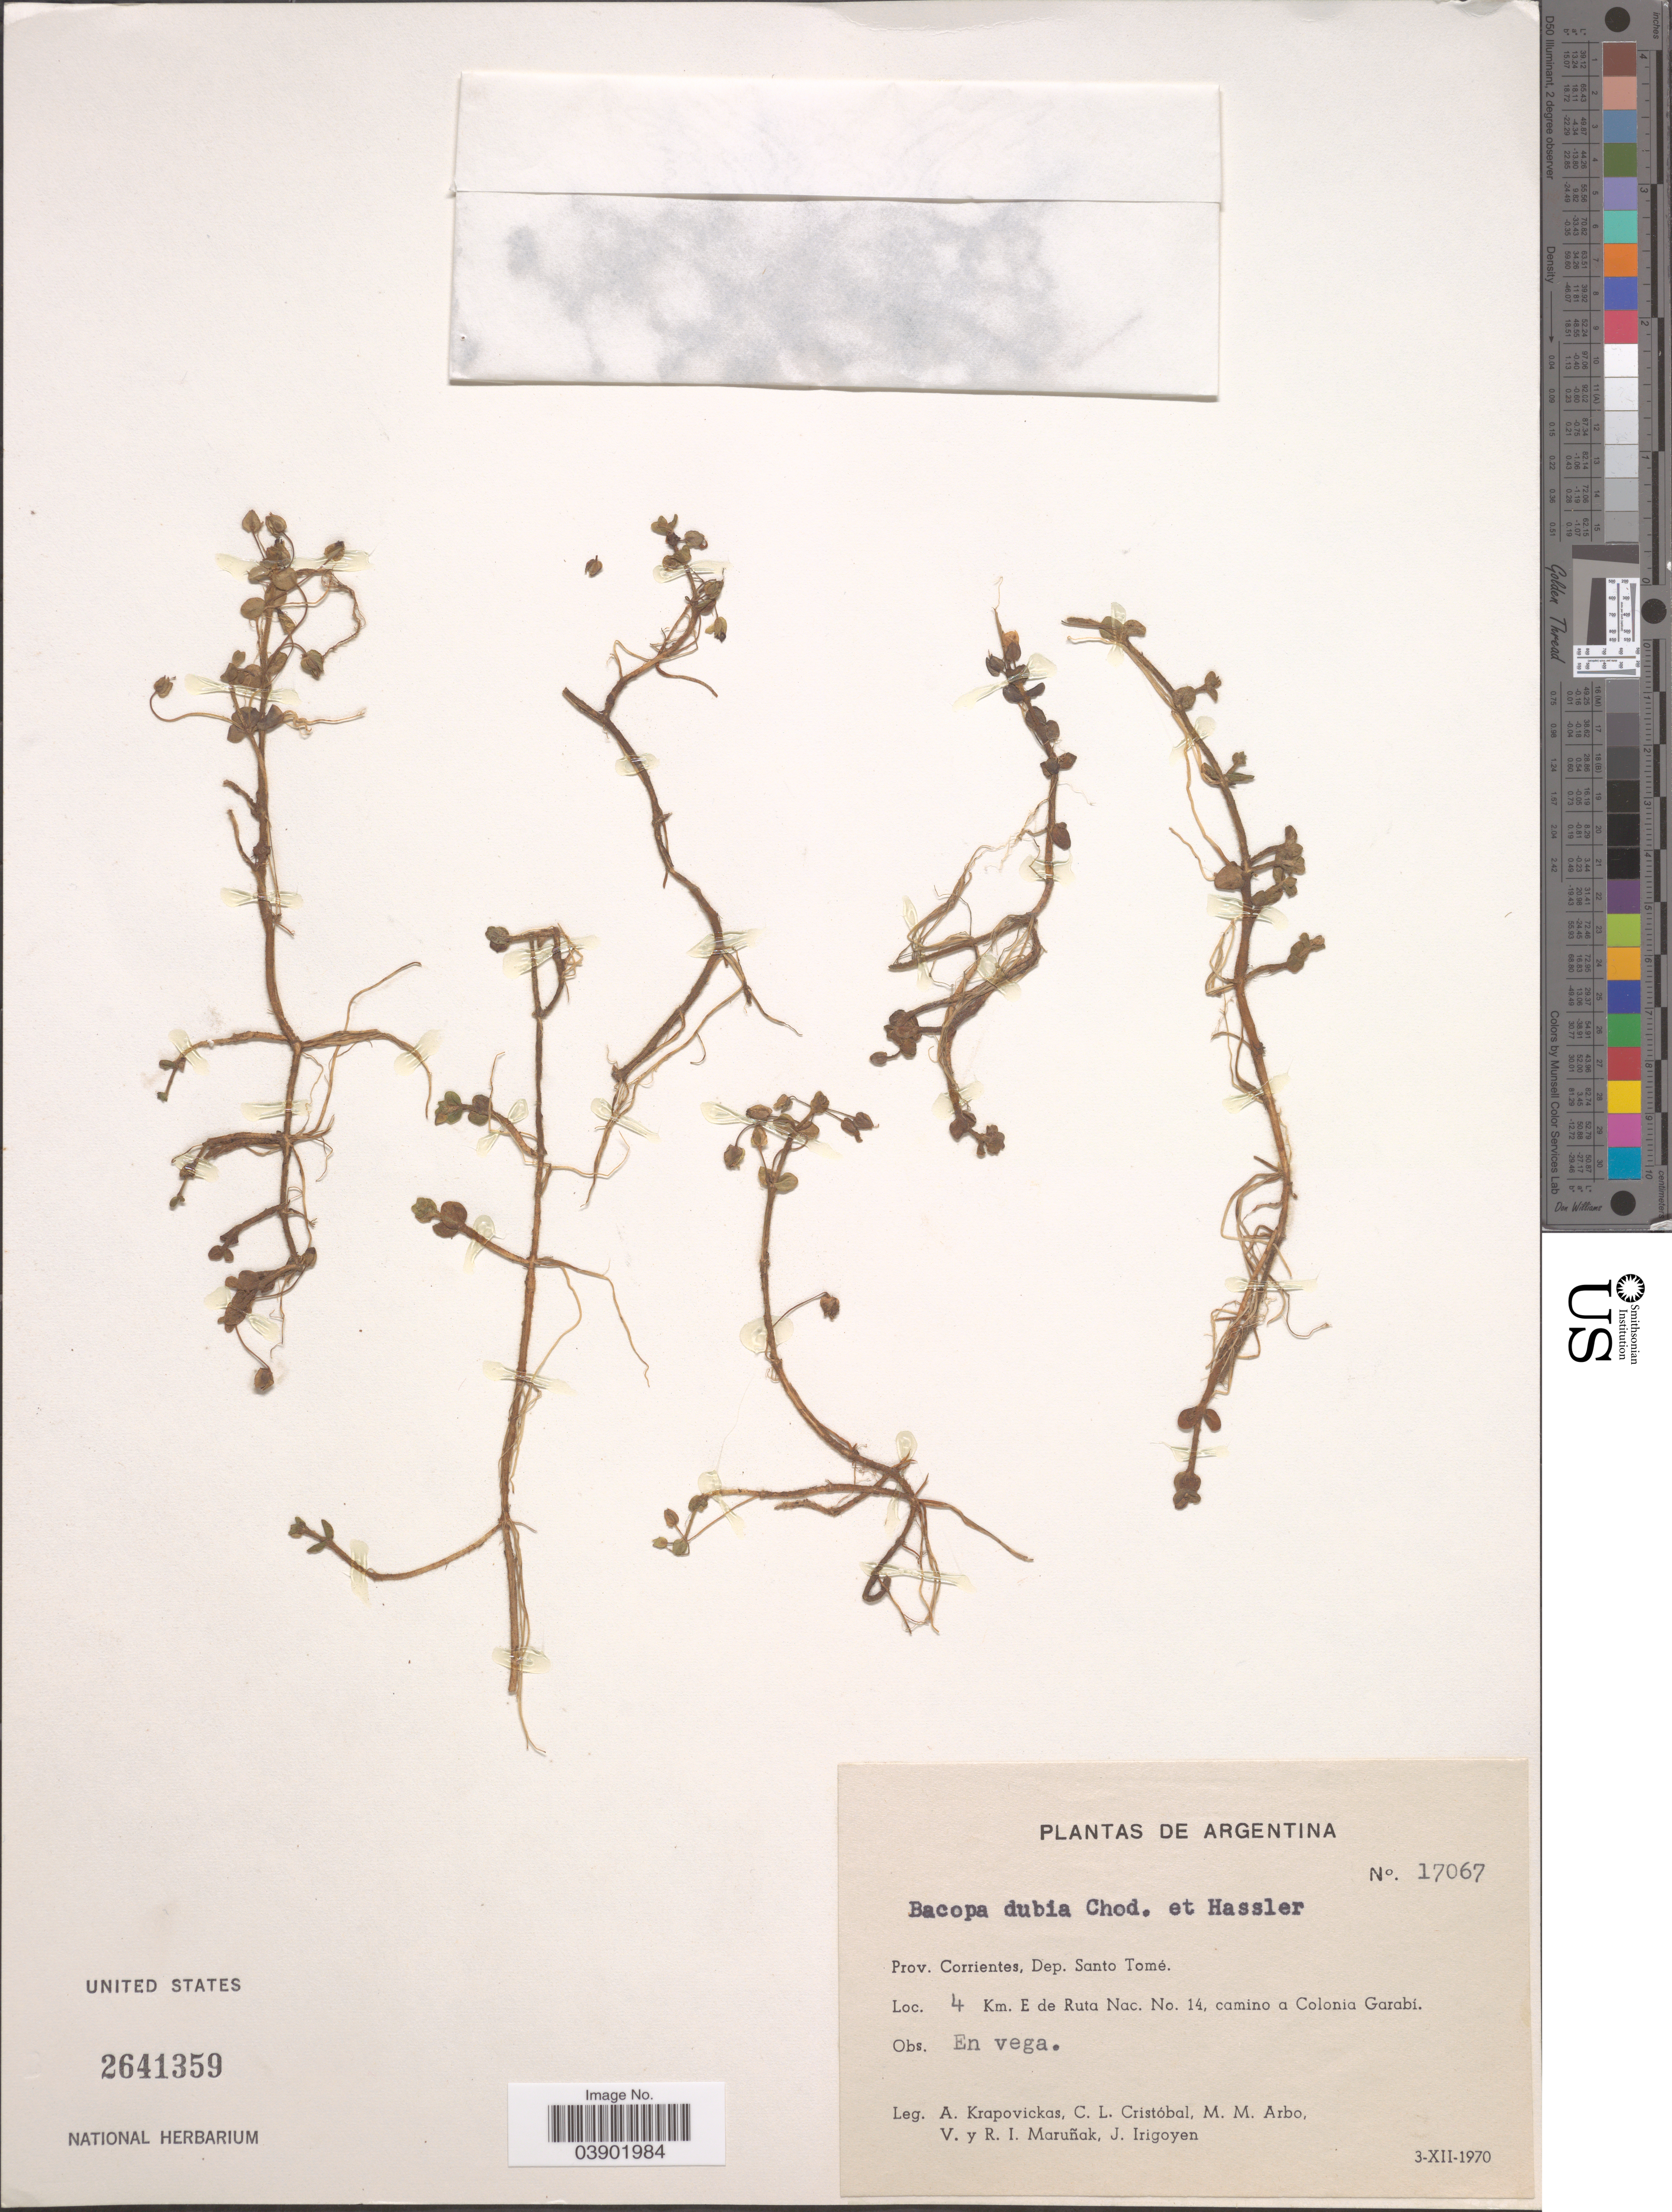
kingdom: Plantae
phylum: Tracheophyta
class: Magnoliopsida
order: Lamiales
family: Plantaginaceae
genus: Bacopa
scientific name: Bacopa dubia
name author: Chodat & Hassl.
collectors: A. Krapovickas, C. L. Cristóbal, M. M. Arbo, V. Maruñak & et al.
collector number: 17067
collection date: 1970-12-03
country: Argentina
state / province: Corrientes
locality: Dep. Santo Tomé. 4 Km. E de Ruta Nac. No. 14, camino a Colonia Garabí.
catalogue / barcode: US 2641359